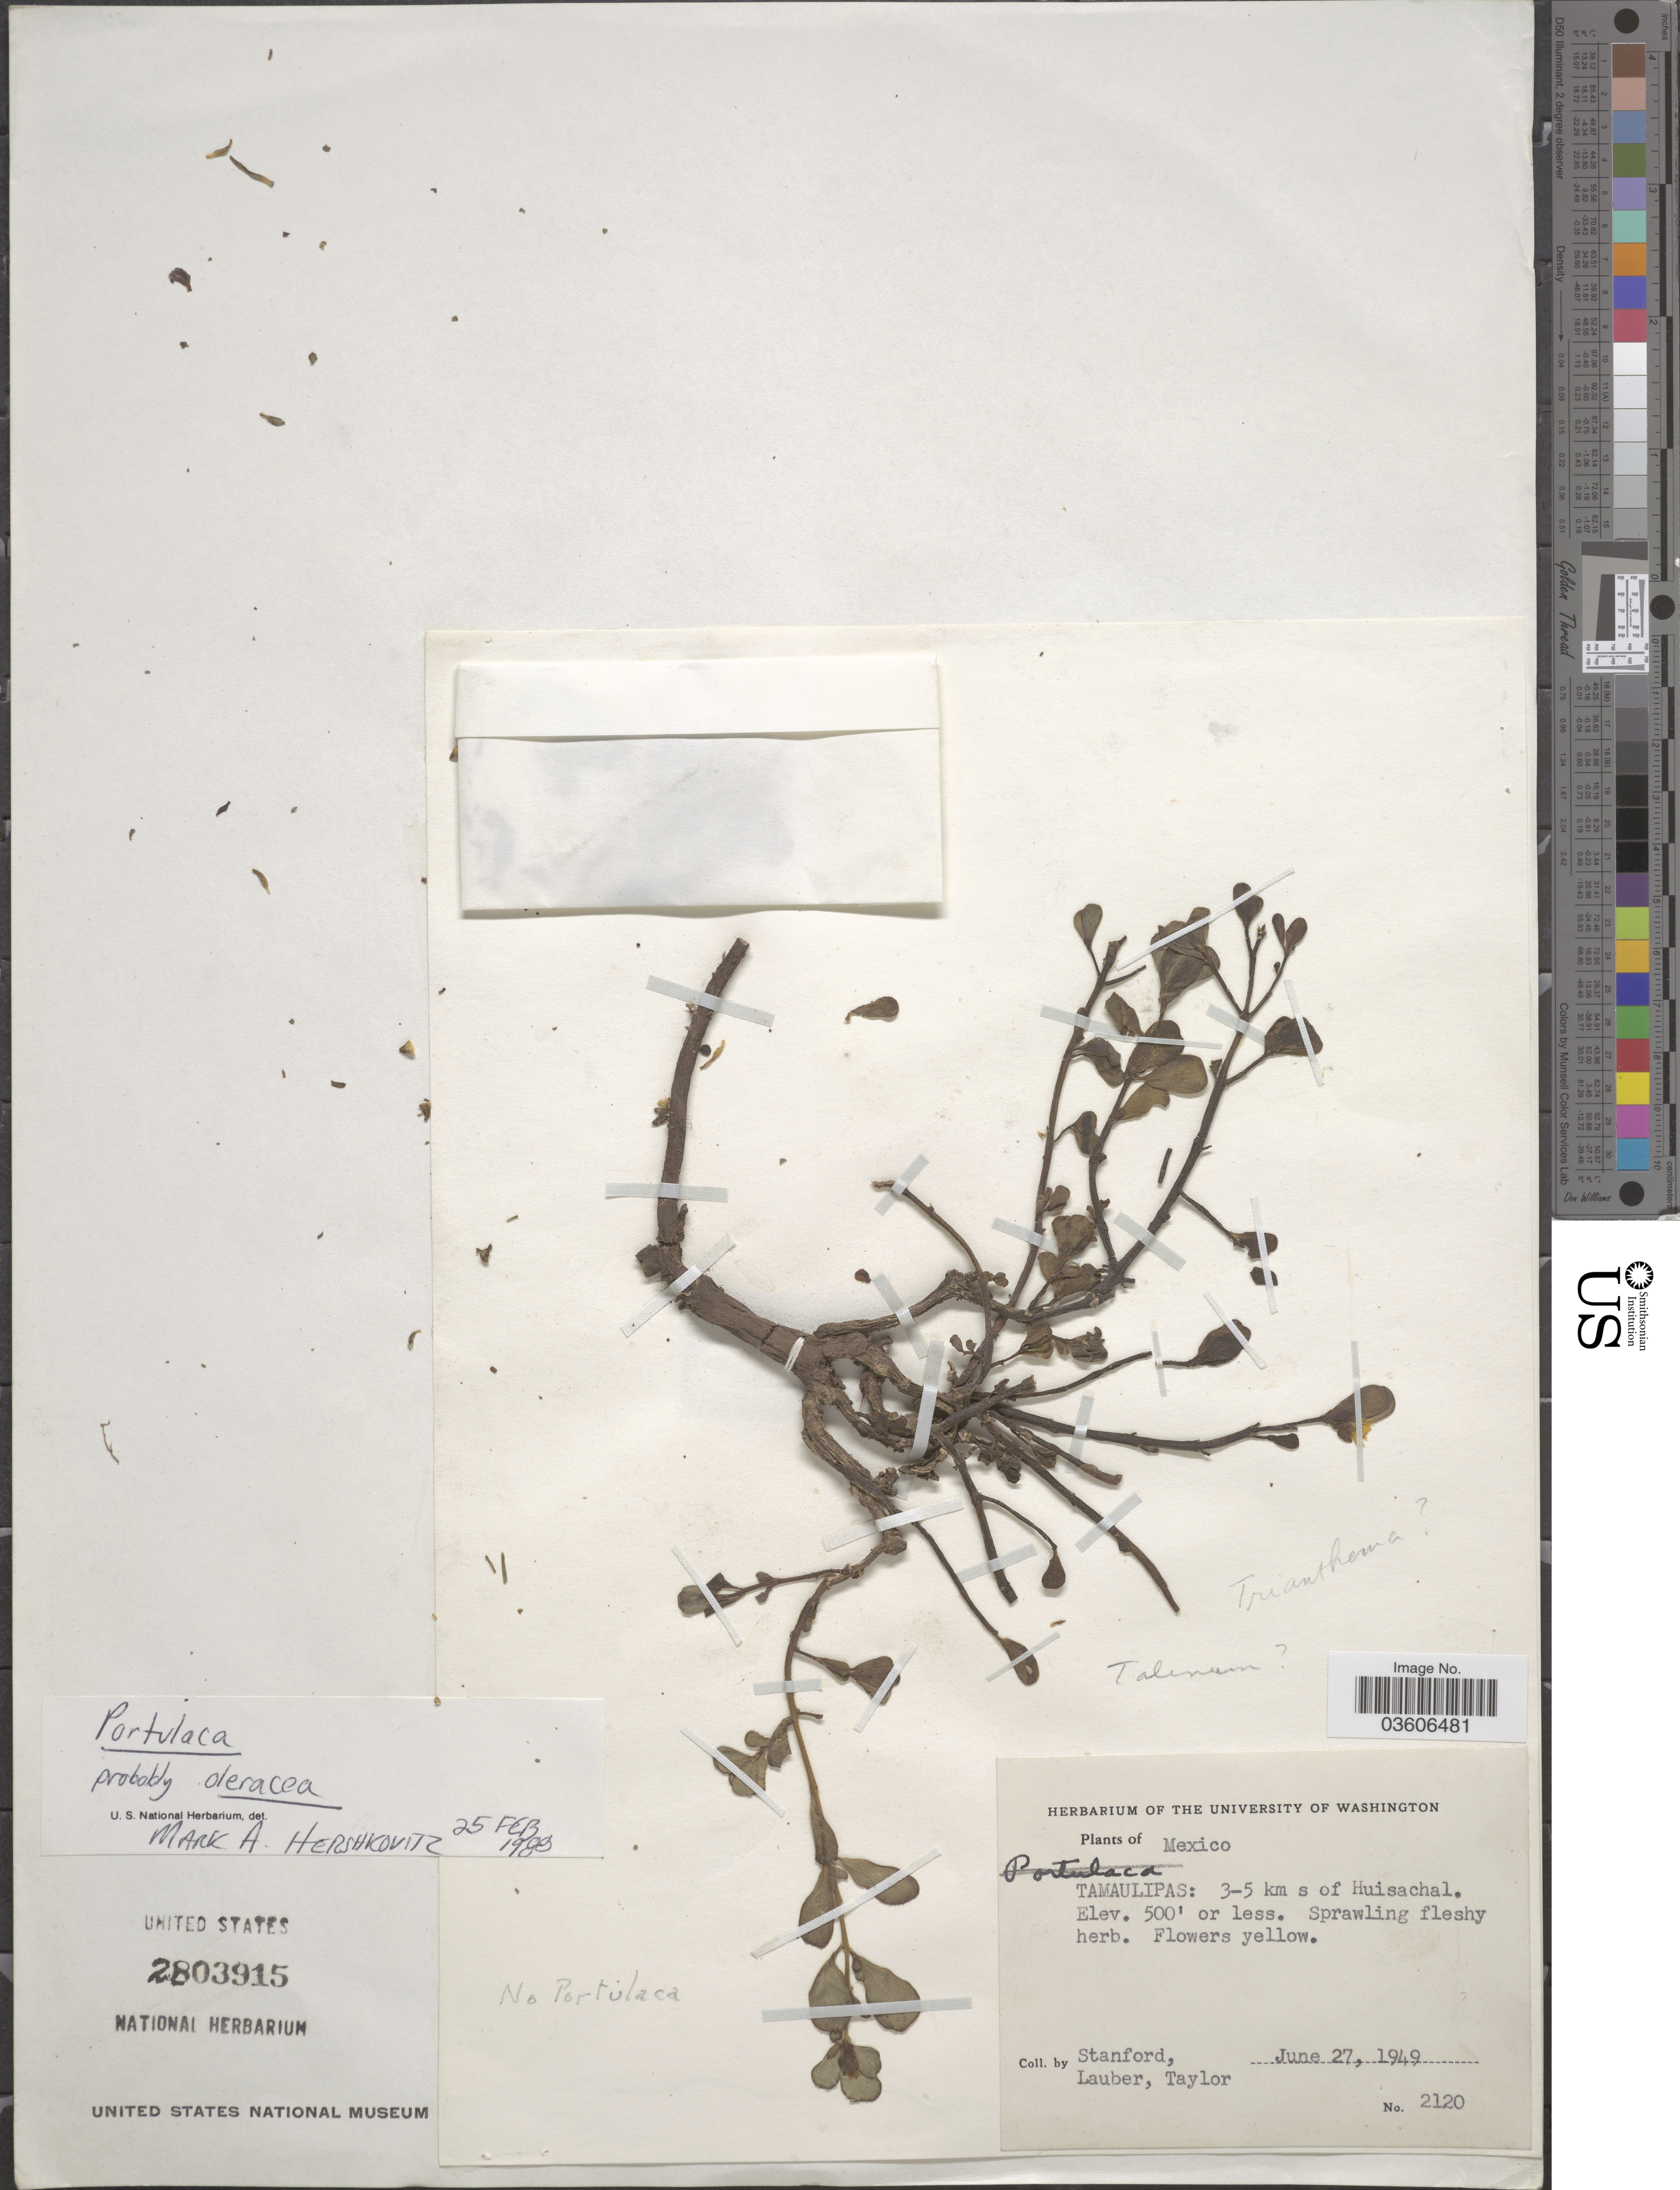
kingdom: Plantae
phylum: Tracheophyta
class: Magnoliopsida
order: Caryophyllales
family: Portulacaceae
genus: Portulaca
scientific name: Portulaca sp.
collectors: -. Stanford, Lauber, -- & -- Taylor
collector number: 2120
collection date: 1949-06-27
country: Mexico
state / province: Tamaulipas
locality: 3-5 km s of Huisachal.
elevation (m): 152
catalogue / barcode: US 2803915